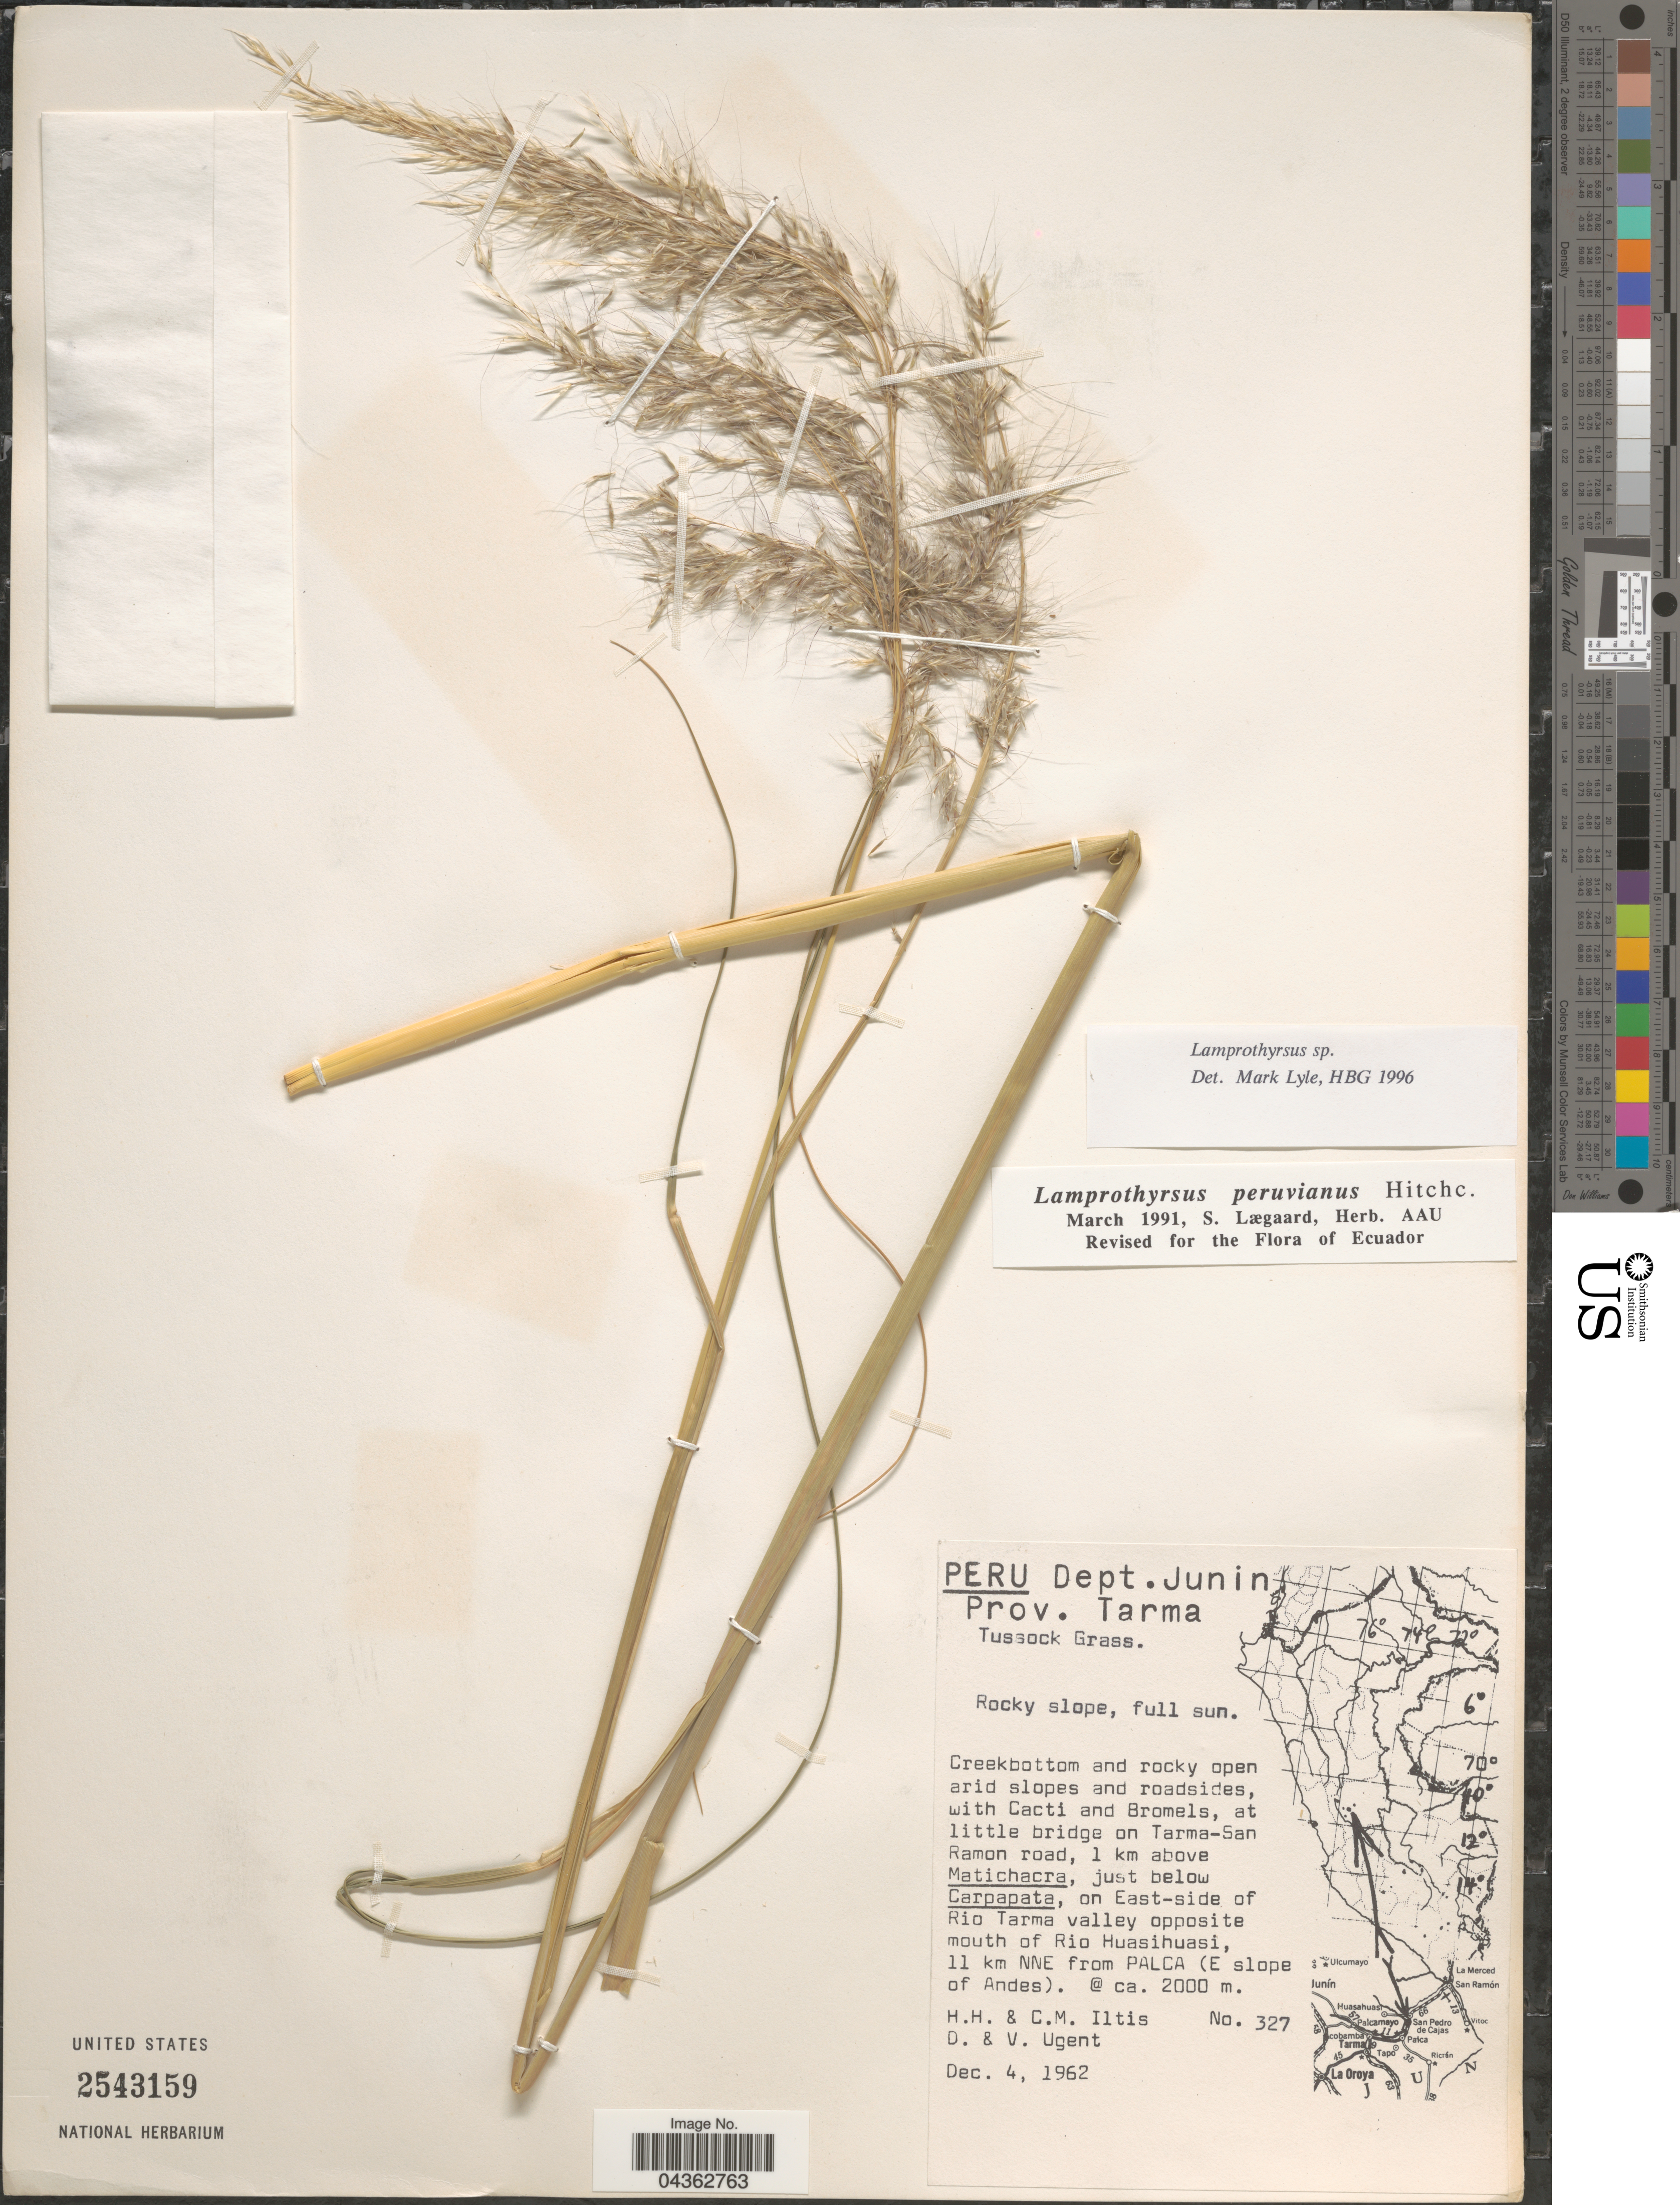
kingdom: Plantae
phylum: Tracheophyta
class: Liliopsida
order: Poales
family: Poaceae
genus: Cortaderia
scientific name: Cortaderia peruviana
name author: (Hitchc.) N.P. Barker & H.P. Linder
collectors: H. H. Iltis, C. M Iltis, D. Ugent & V. Ugent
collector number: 327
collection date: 1962-12-04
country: Peru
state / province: Junín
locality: Dept. Junin. Prov. Tarma. At little bridge on Tarma-San Ramon road, 1 km above Matichacra, just below Carpapata, on East-side of Rio Tarma valley opposite mouth of Rio Huasihuasi, 11 km NNE from Palca (E slope of Andes).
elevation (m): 2000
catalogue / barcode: US 2543159